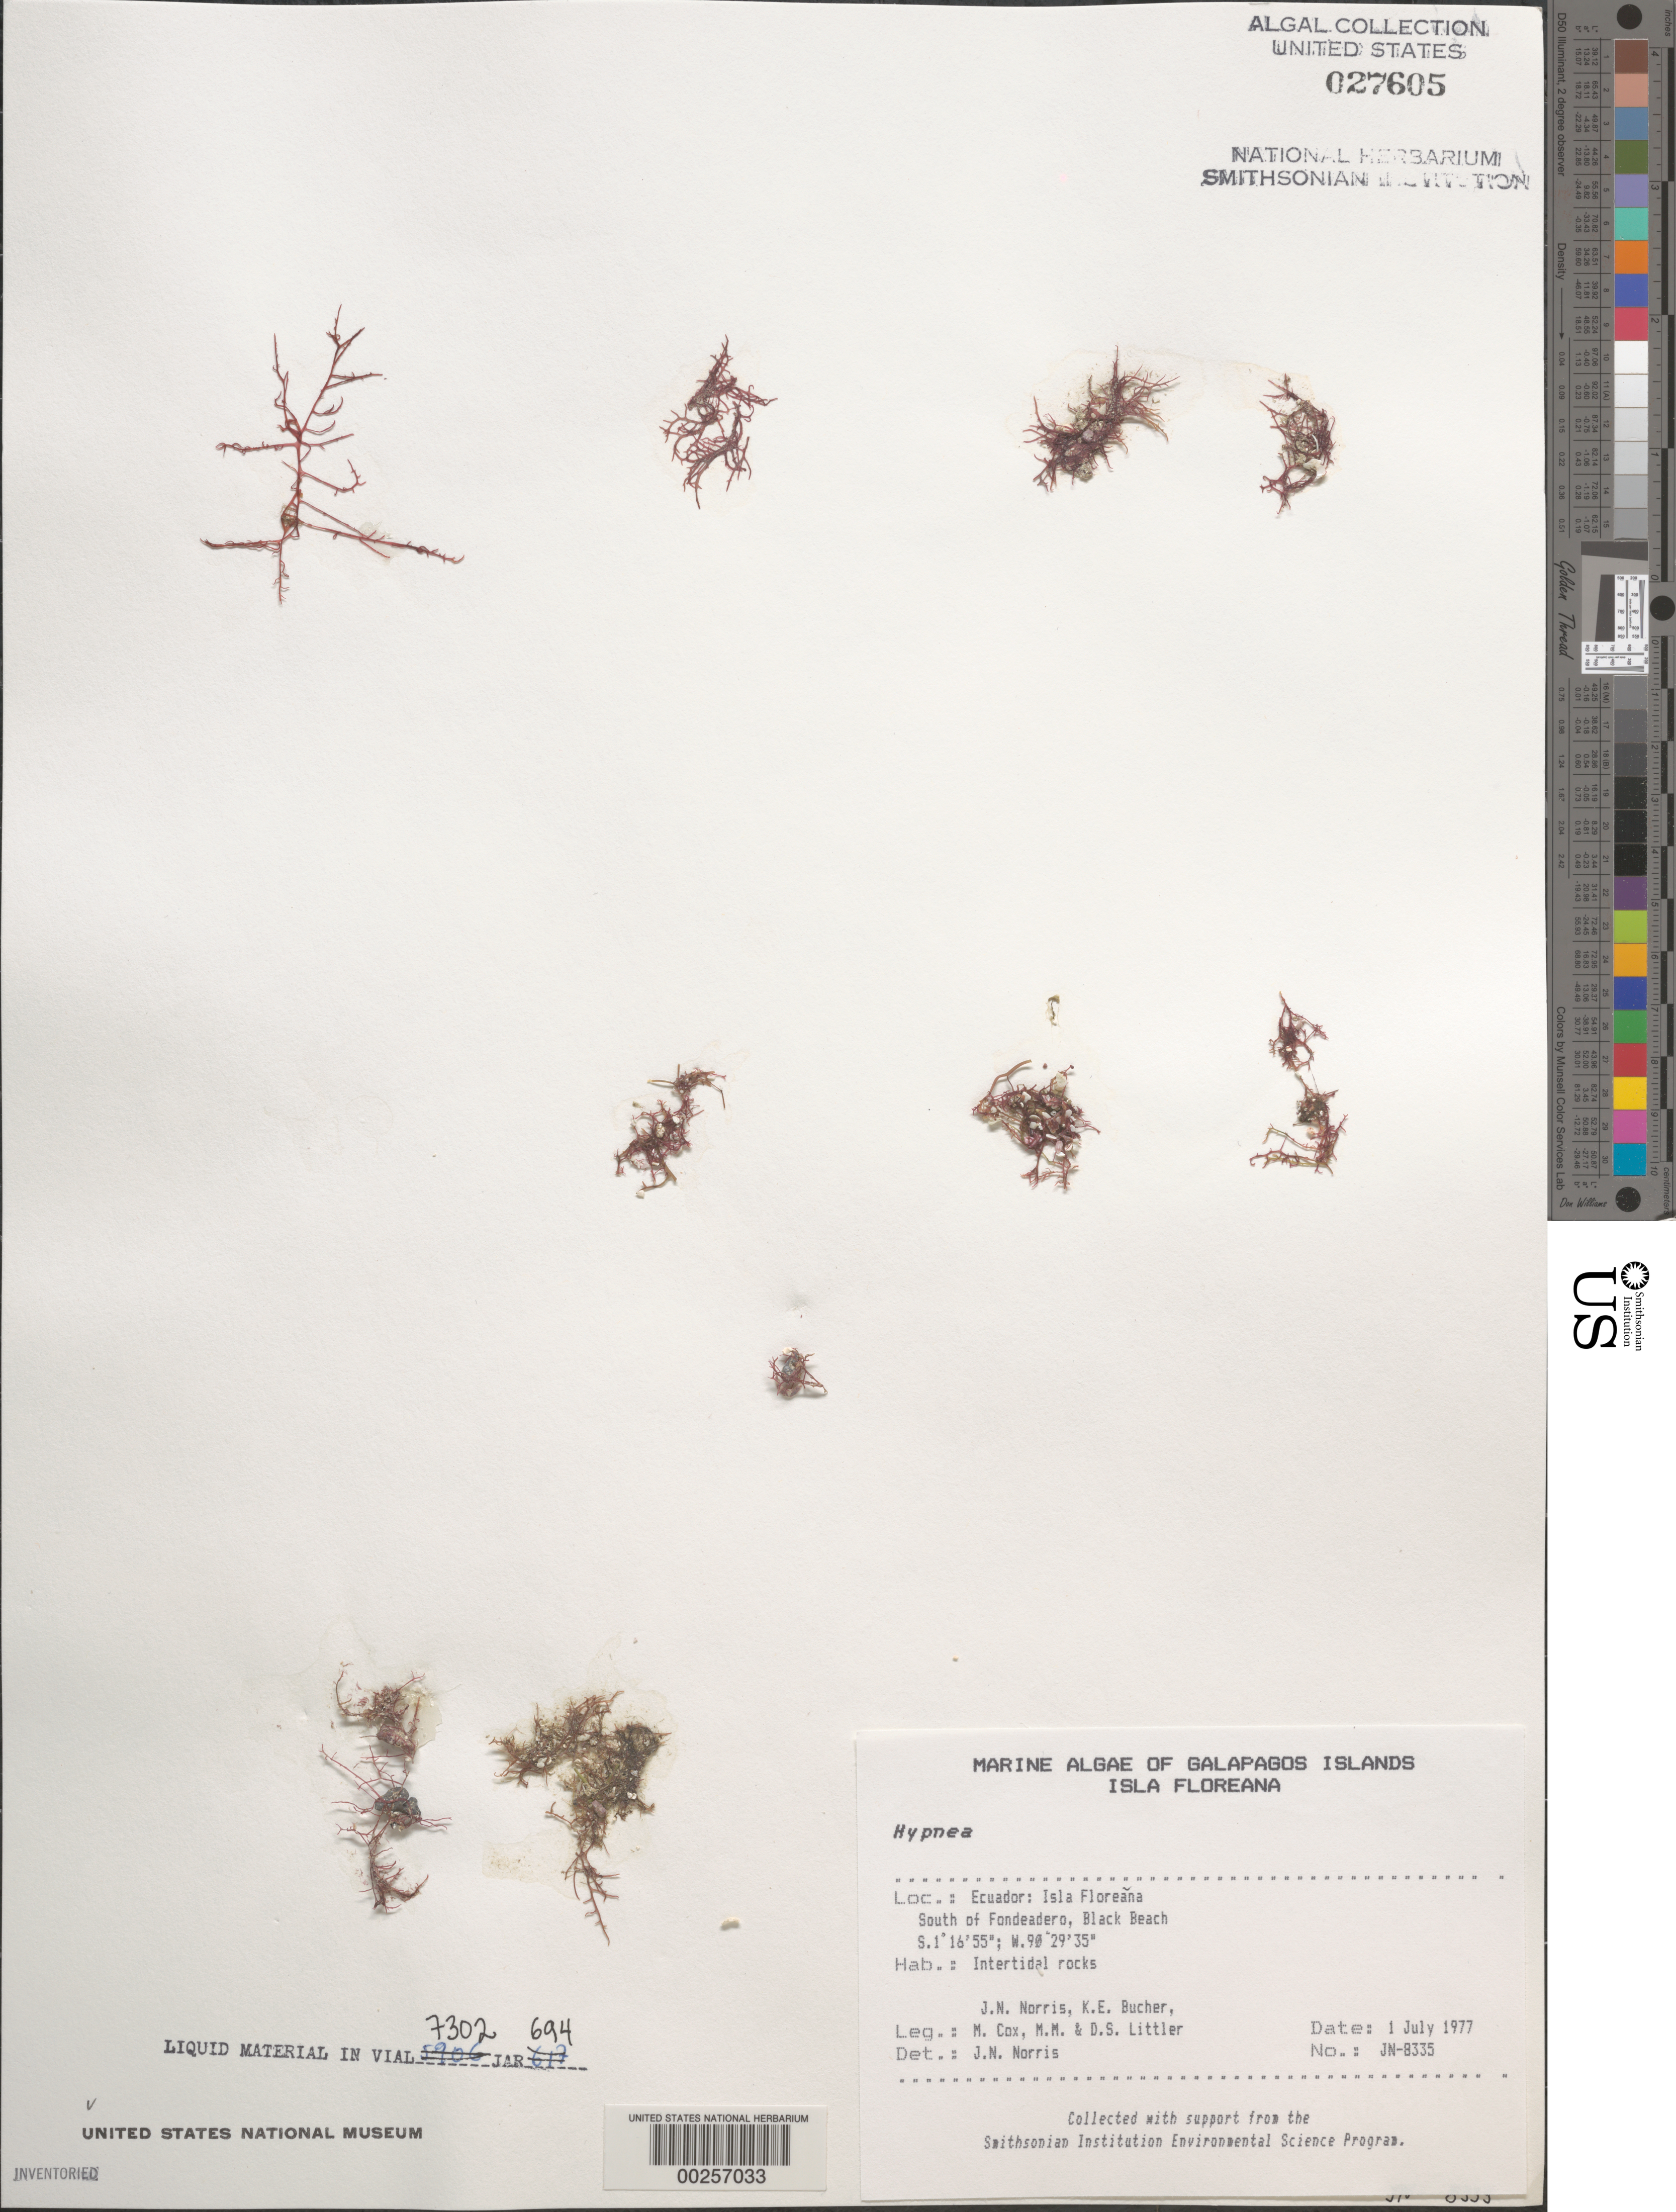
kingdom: Plantae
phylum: Rhodophyta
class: Florideophyceae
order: Gigartinales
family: Cystocloniaceae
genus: Hypnea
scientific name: Hypnea sp.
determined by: Norris, James N.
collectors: J. N. Norris, K. E. Bucher, M. Cox, M. M. Littler & D. S. Littler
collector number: JN-8335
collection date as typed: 01 Jul 1977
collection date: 1977-07-01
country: Ecuador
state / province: Colón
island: Floreana [Charles, Santa Maria]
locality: Black Beach south of Fondeadero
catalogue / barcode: US 27605